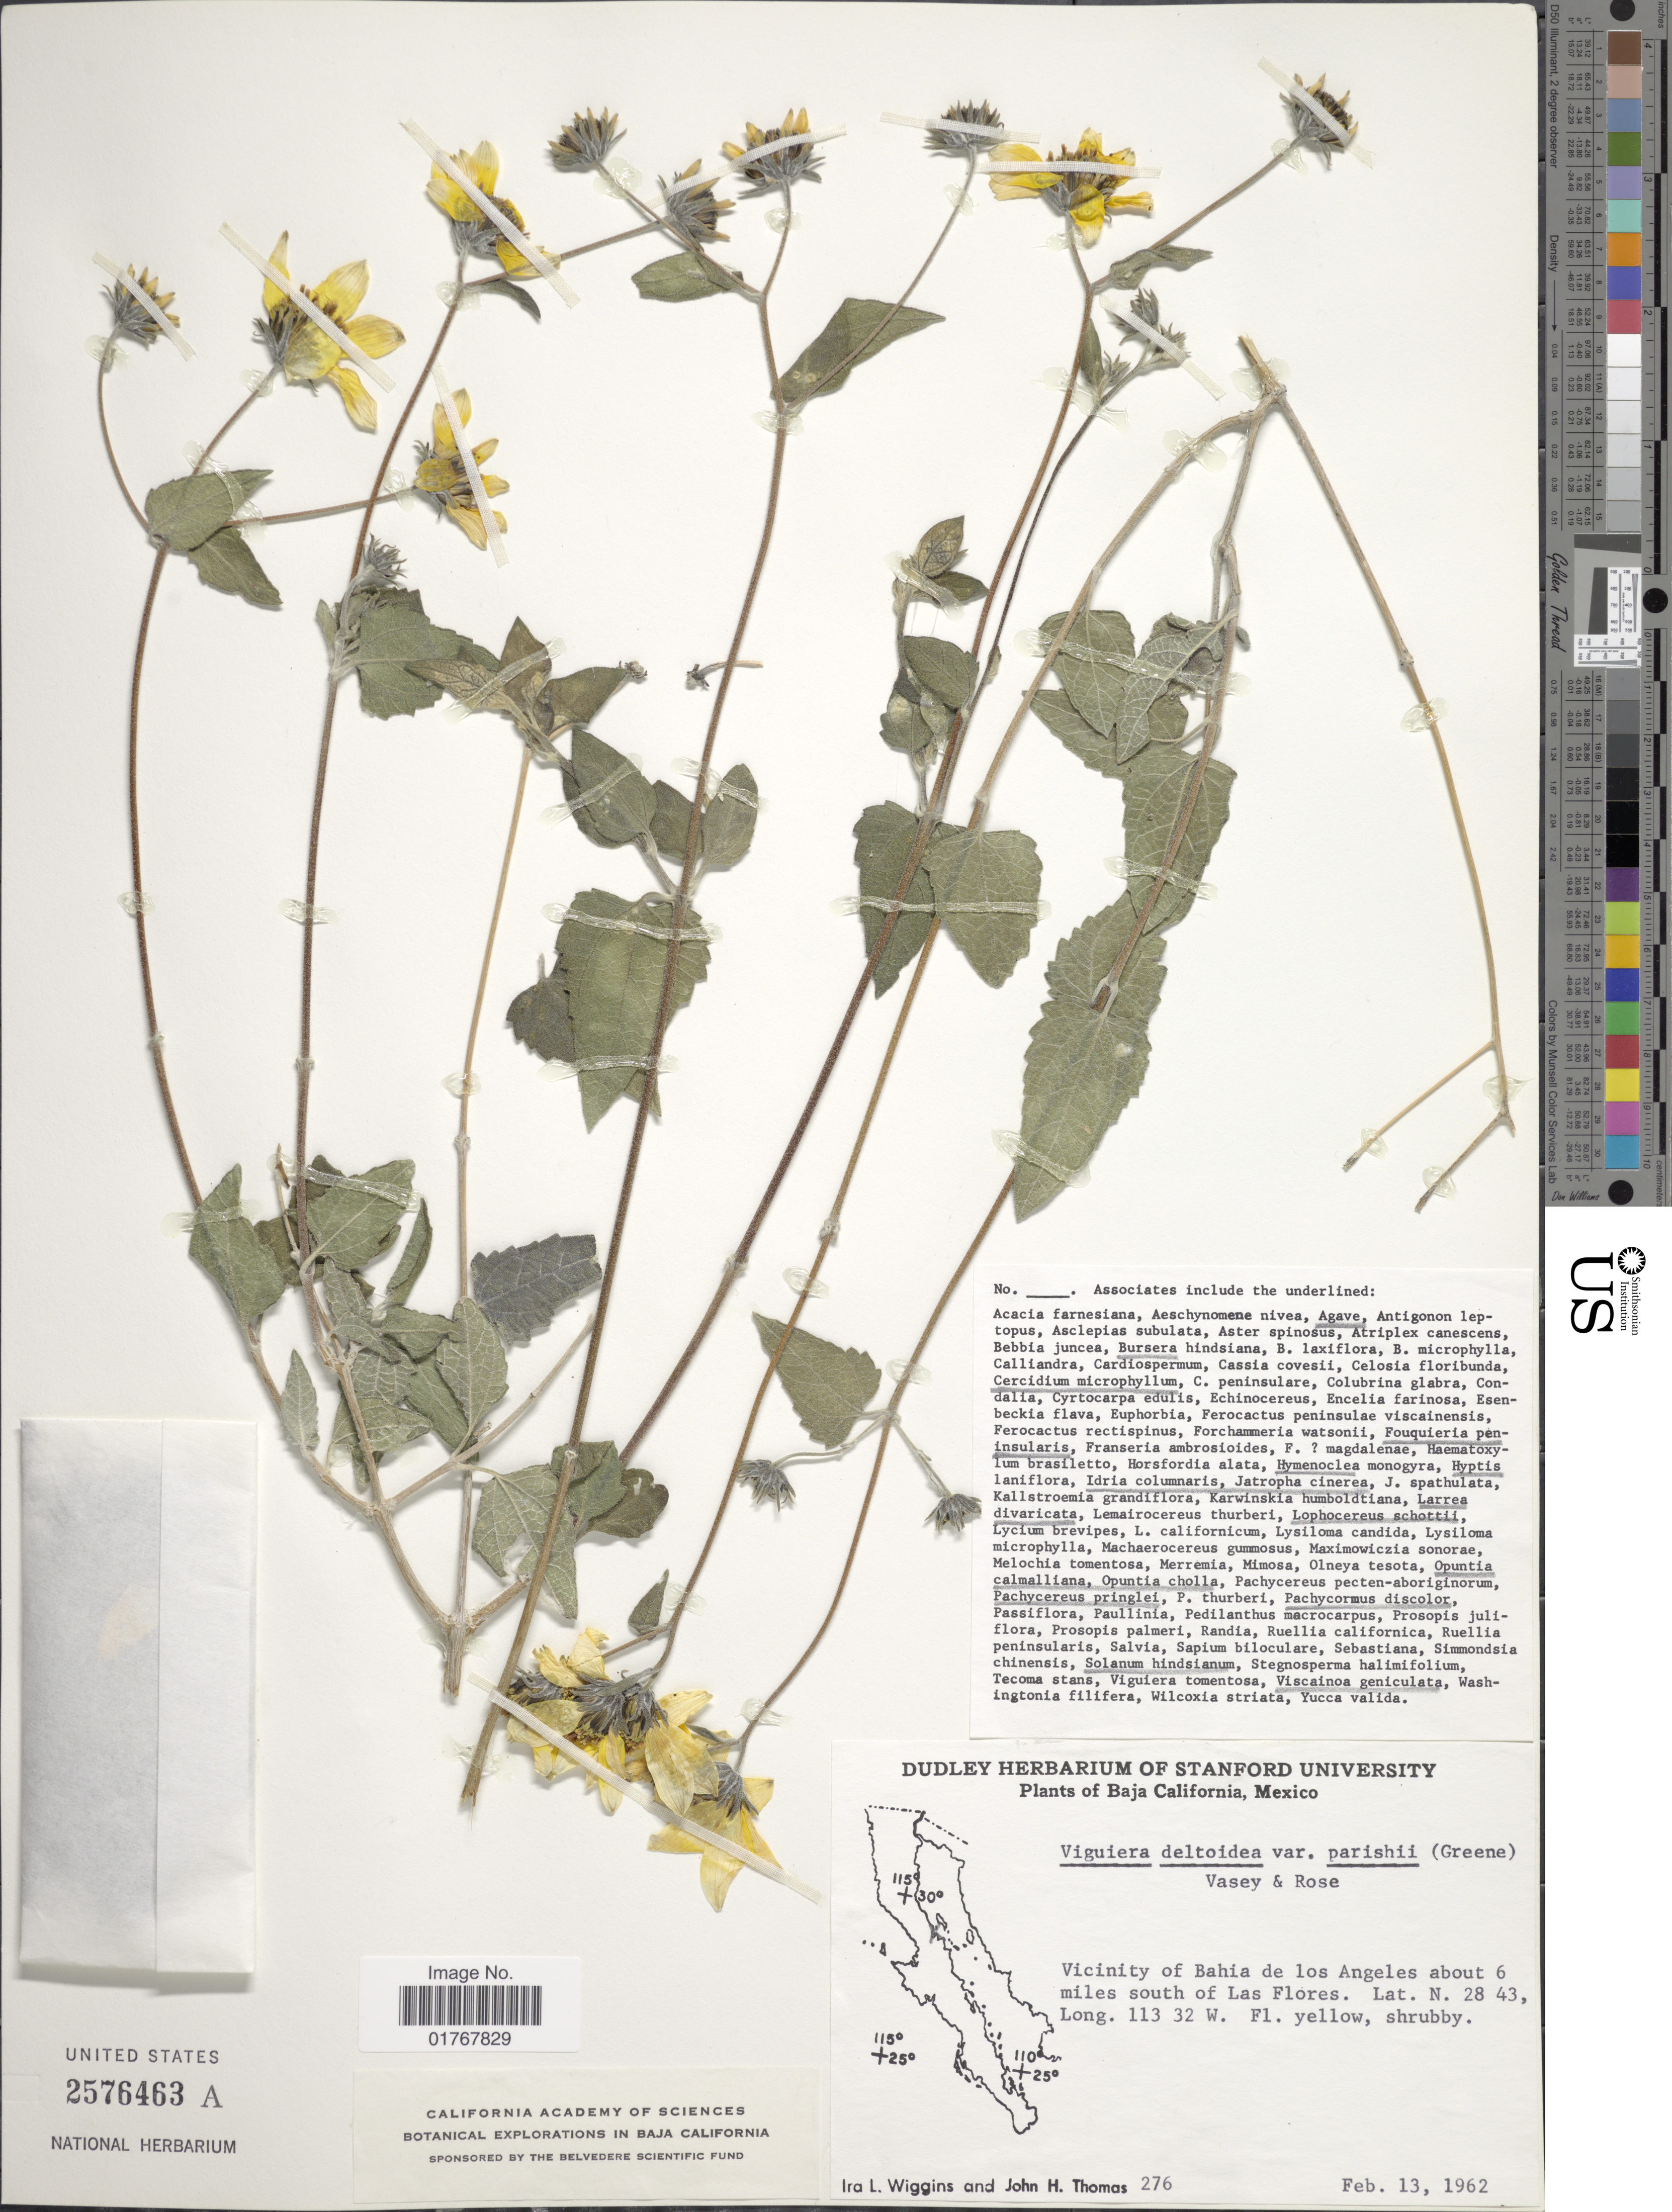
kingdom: Plantae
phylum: Tracheophyta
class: Magnoliopsida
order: Asterales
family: Asteraceae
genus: Viguiera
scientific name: Viguiera deltoidea var. parishii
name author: (Greene) Vasey & Rose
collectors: I. L. Wiggins & J. H. Thomas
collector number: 276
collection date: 1962-02-13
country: Mexico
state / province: Baja California Sur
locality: Vicinity of Bahia de los Angeles about 6 miles south of Las Flores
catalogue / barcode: US 2576463A